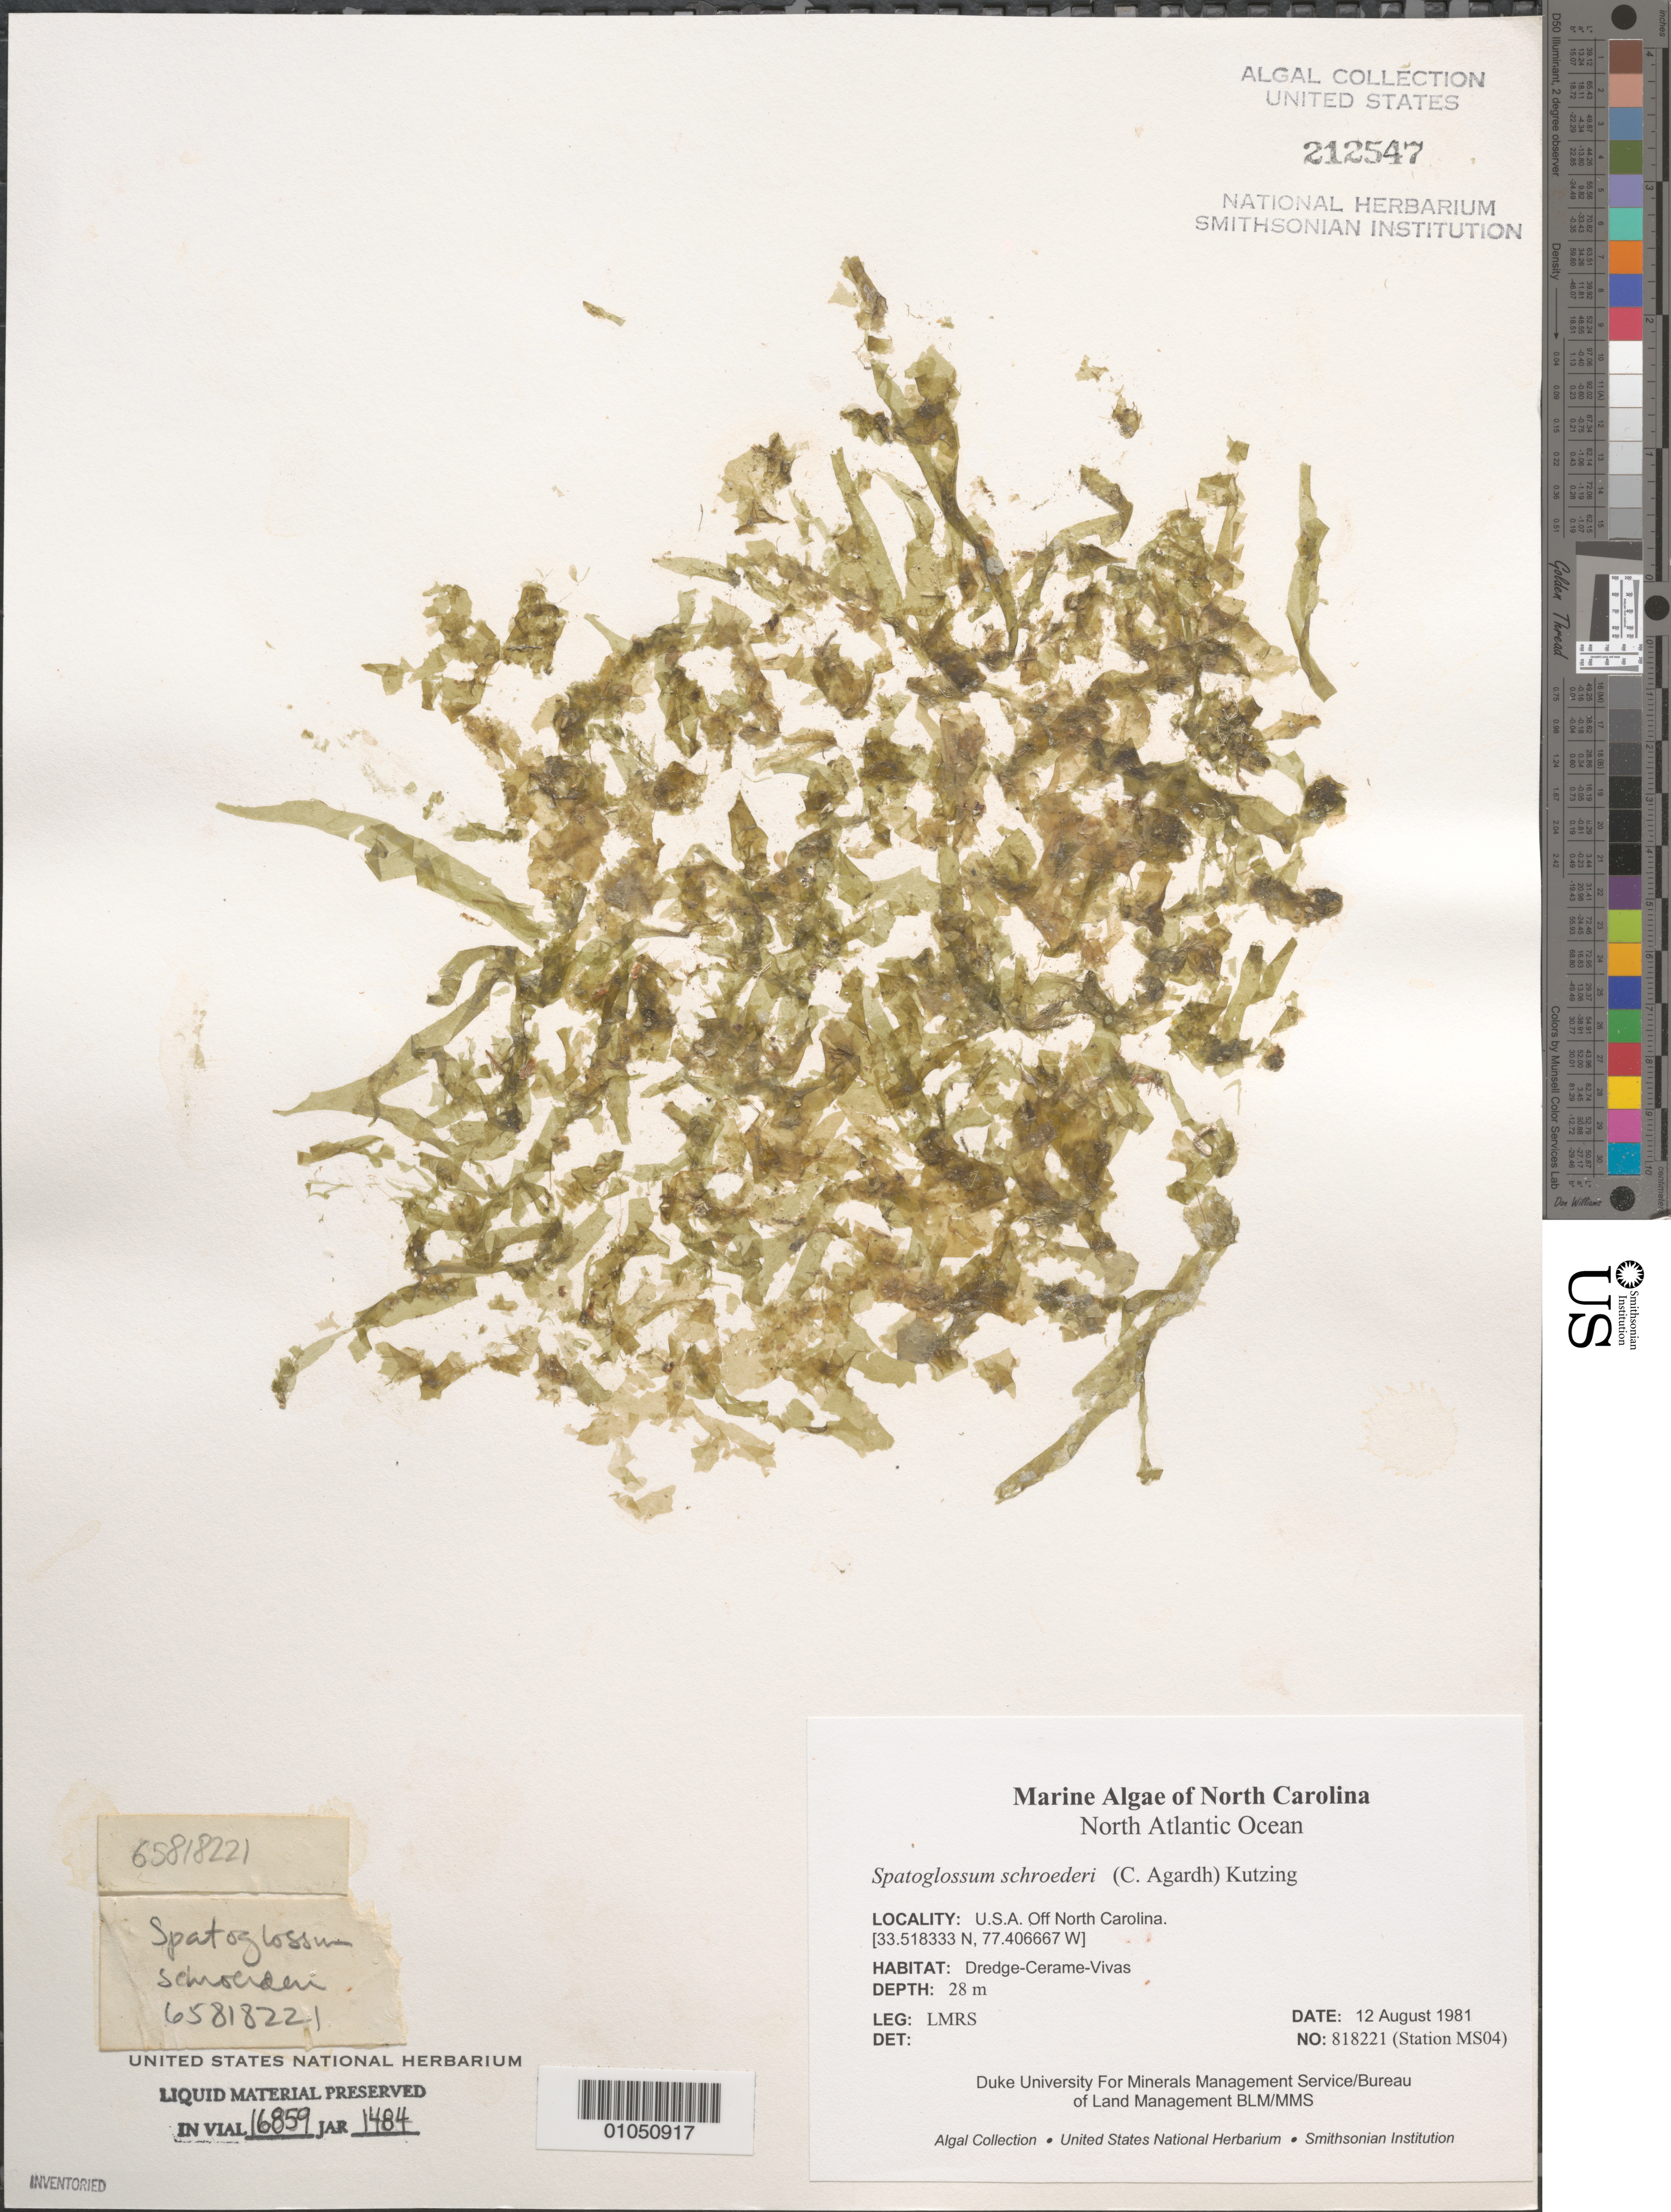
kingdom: Chromista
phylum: Ochrophyta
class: Phaeophyceae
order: Dictyotales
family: Dictyotaceae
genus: Spatoglossum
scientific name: Spatoglossum schroederi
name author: (C. Agardh) Kütz.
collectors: LMRS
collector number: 818221 (Station MS04)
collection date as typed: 12 Aug 1981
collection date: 1981-08-12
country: United States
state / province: North Carolina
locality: North Atlantic Ocean off North Carolina coast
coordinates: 33.518333 N, 77.406667 W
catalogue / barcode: US 212547